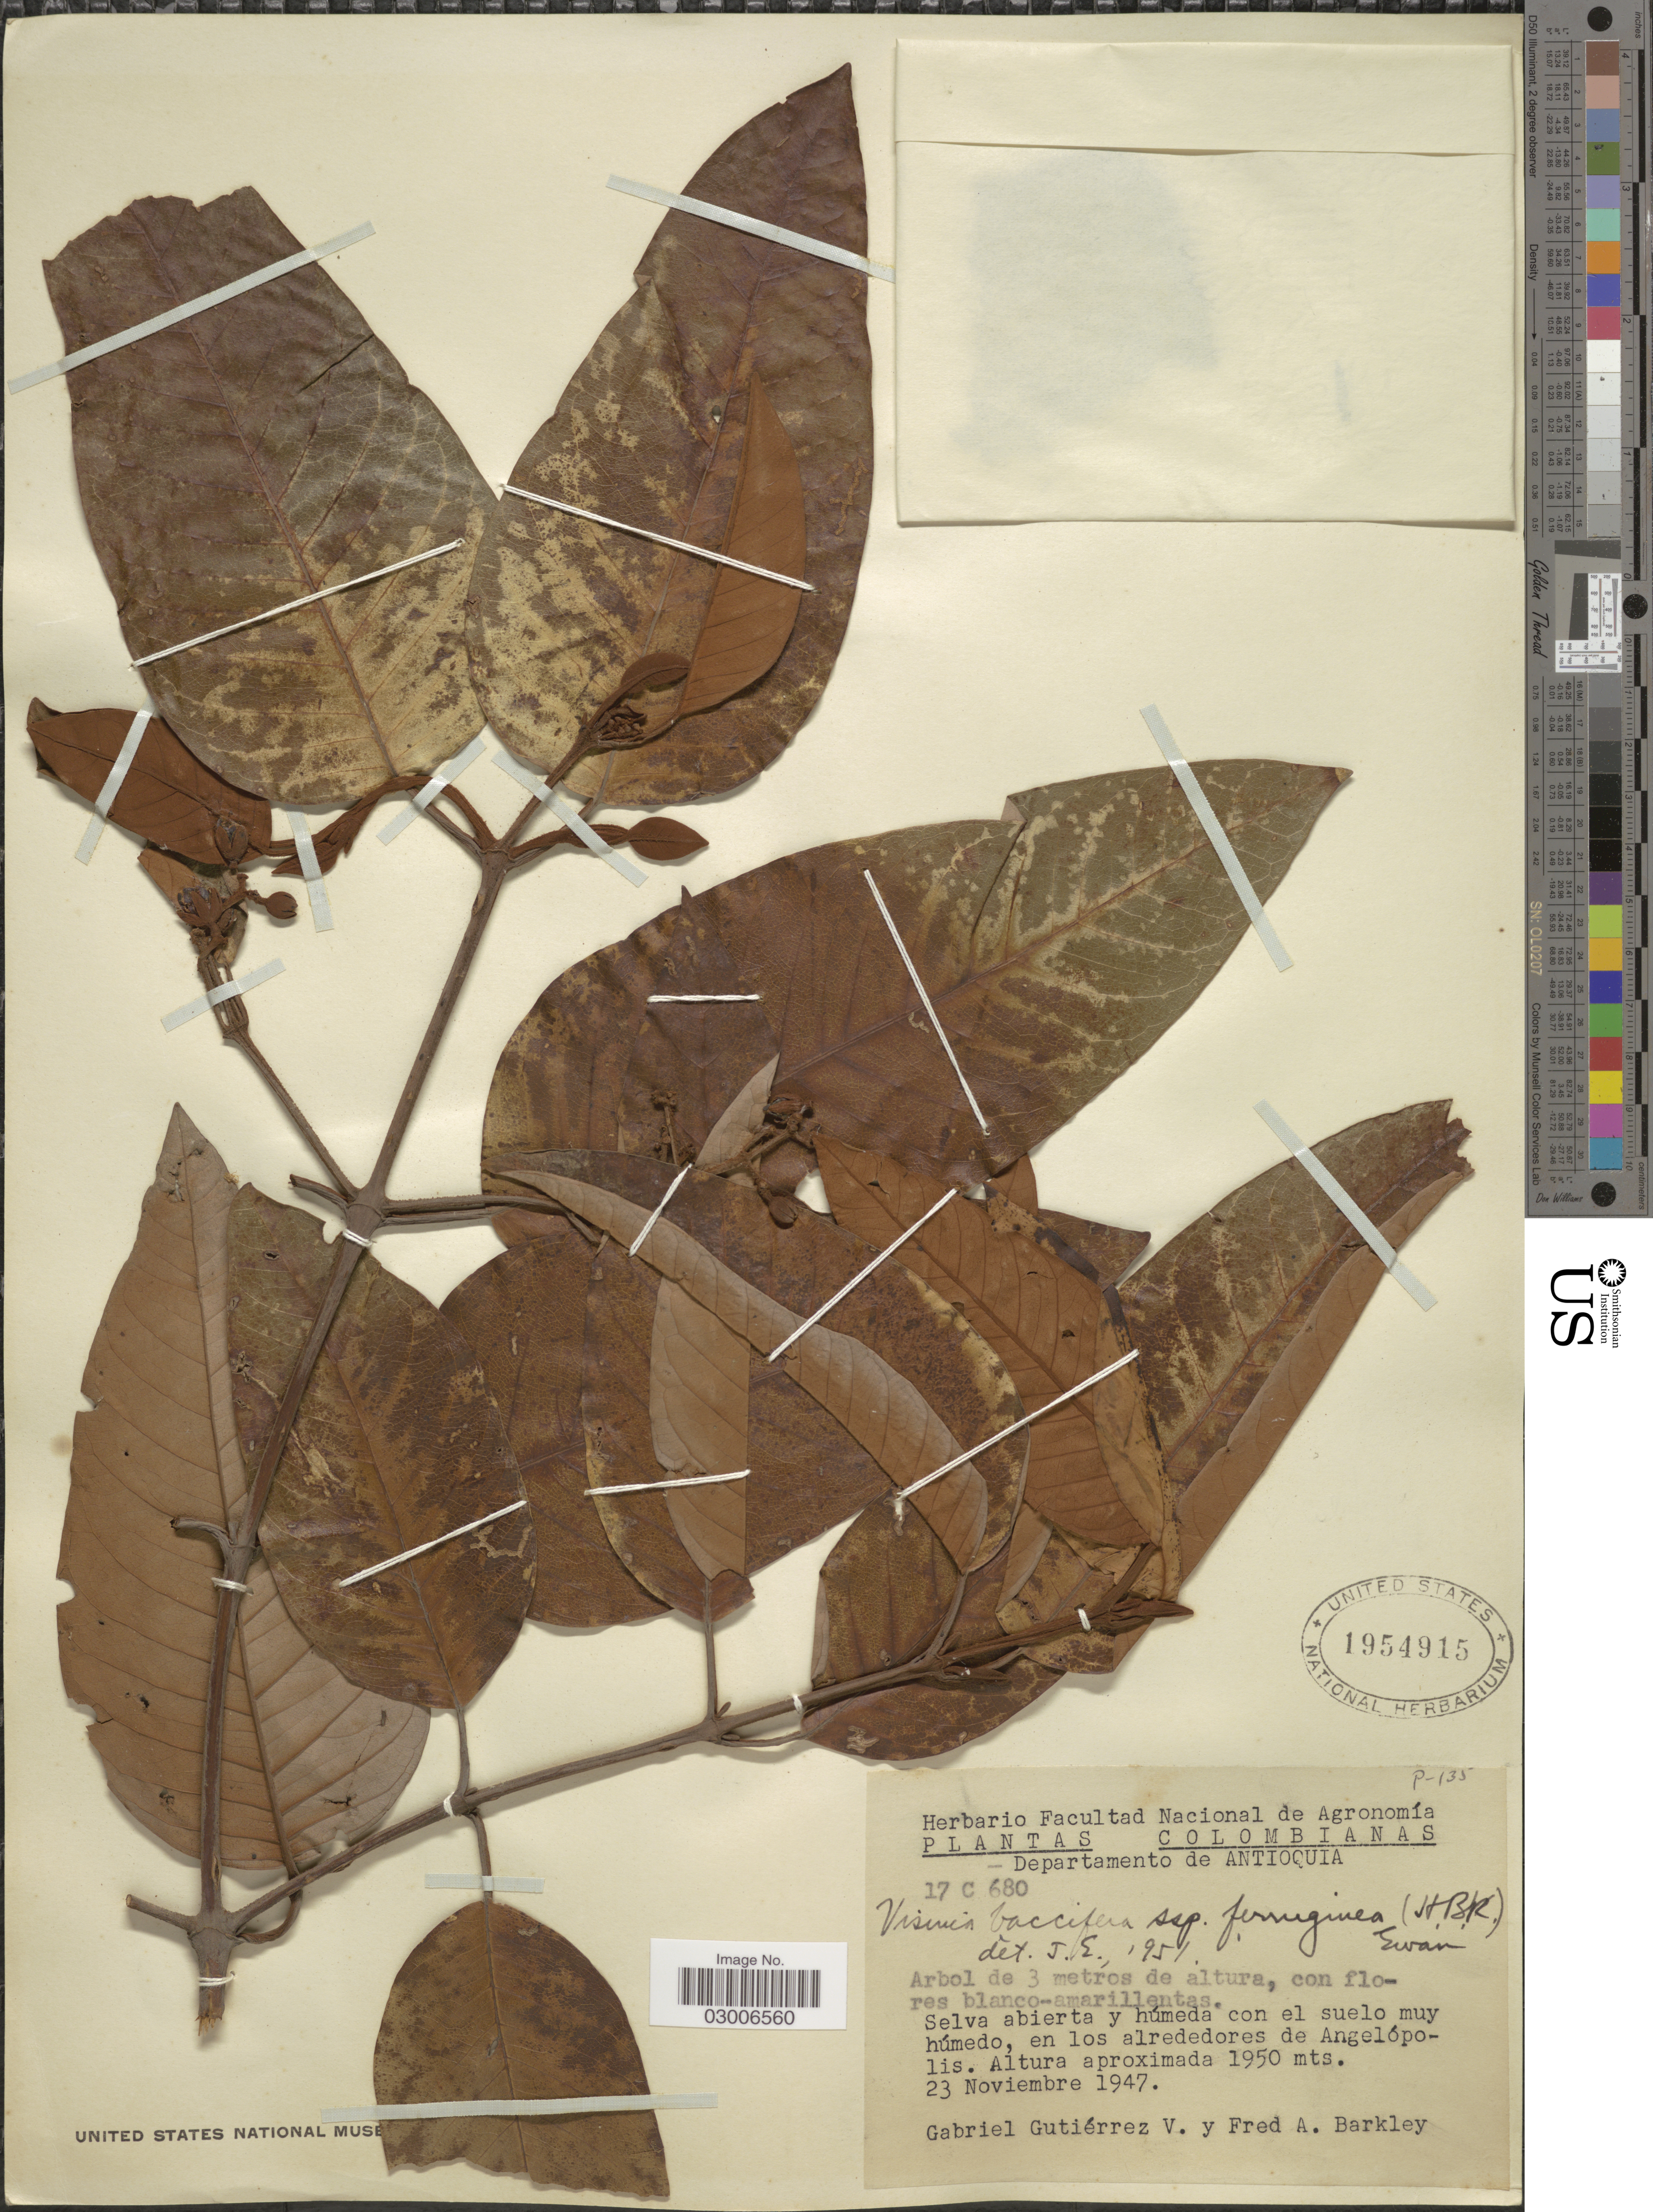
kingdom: Plantae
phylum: Tracheophyta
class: Magnoliopsida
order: Malpighiales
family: Hypericaceae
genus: Vismia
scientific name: Vismia baccifera subsp. ferruginea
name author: (Kunth) Ewan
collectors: G. Gutiérrez V. & F. A. Barkley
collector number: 17 C 680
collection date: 1947-11-23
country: Colombia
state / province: Antioquia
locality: Departamento de Antioquia, Selva abierta y húmeda con el suelo muy húmedo, en los alrededores de Angelópolis.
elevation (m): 1950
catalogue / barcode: US 1954915